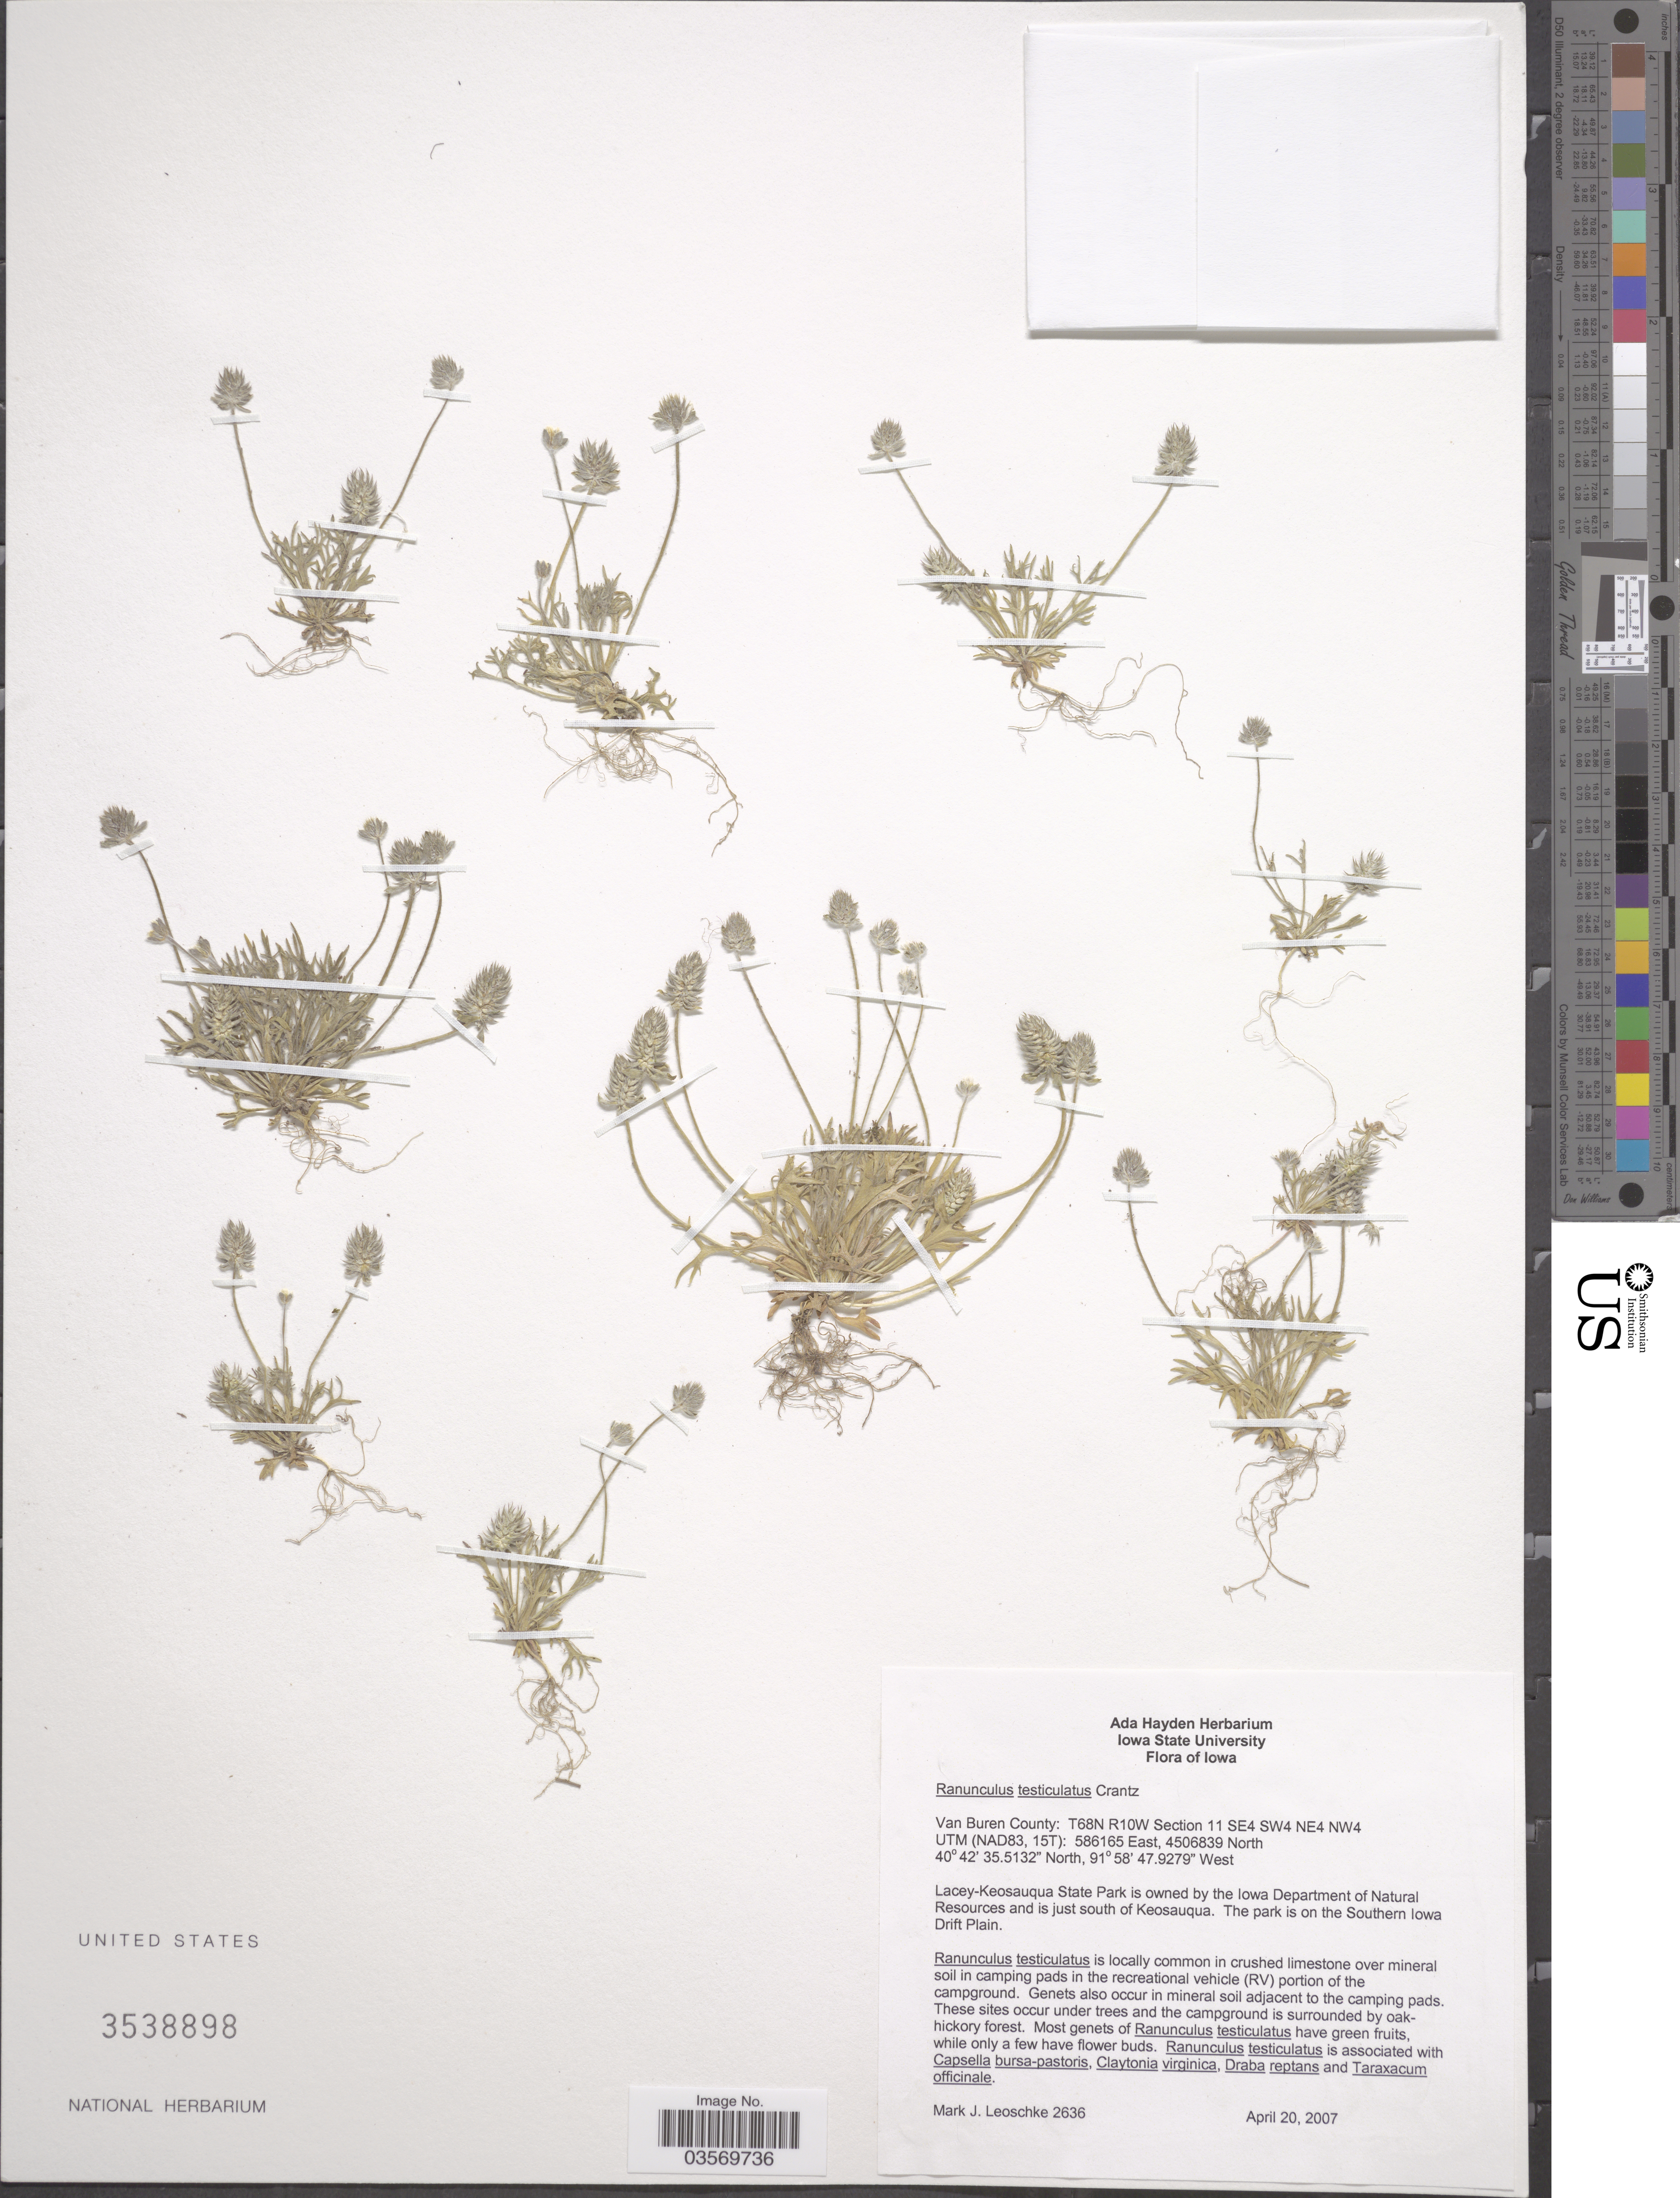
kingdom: Plantae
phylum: Tracheophyta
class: Magnoliopsida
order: Ranunculales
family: Ranunculaceae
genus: Ranunculus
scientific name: Ranunculus testiculatus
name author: Crantz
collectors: M. J. Leoschke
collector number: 2636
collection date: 2007-04-20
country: United States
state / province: Iowa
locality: Van Buren County: T68N R10W Section 11 SE4 SW4 NE4 NW4 UTM (NAD83, 15T): 586165 East, 4506839 North. Lacey-Keosauqua State Park is owned by the Iowa Department of Natural Resources and is just south of Keosauqua. The park is on the Southern Iowa Drift Plain.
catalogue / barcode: US 3538898